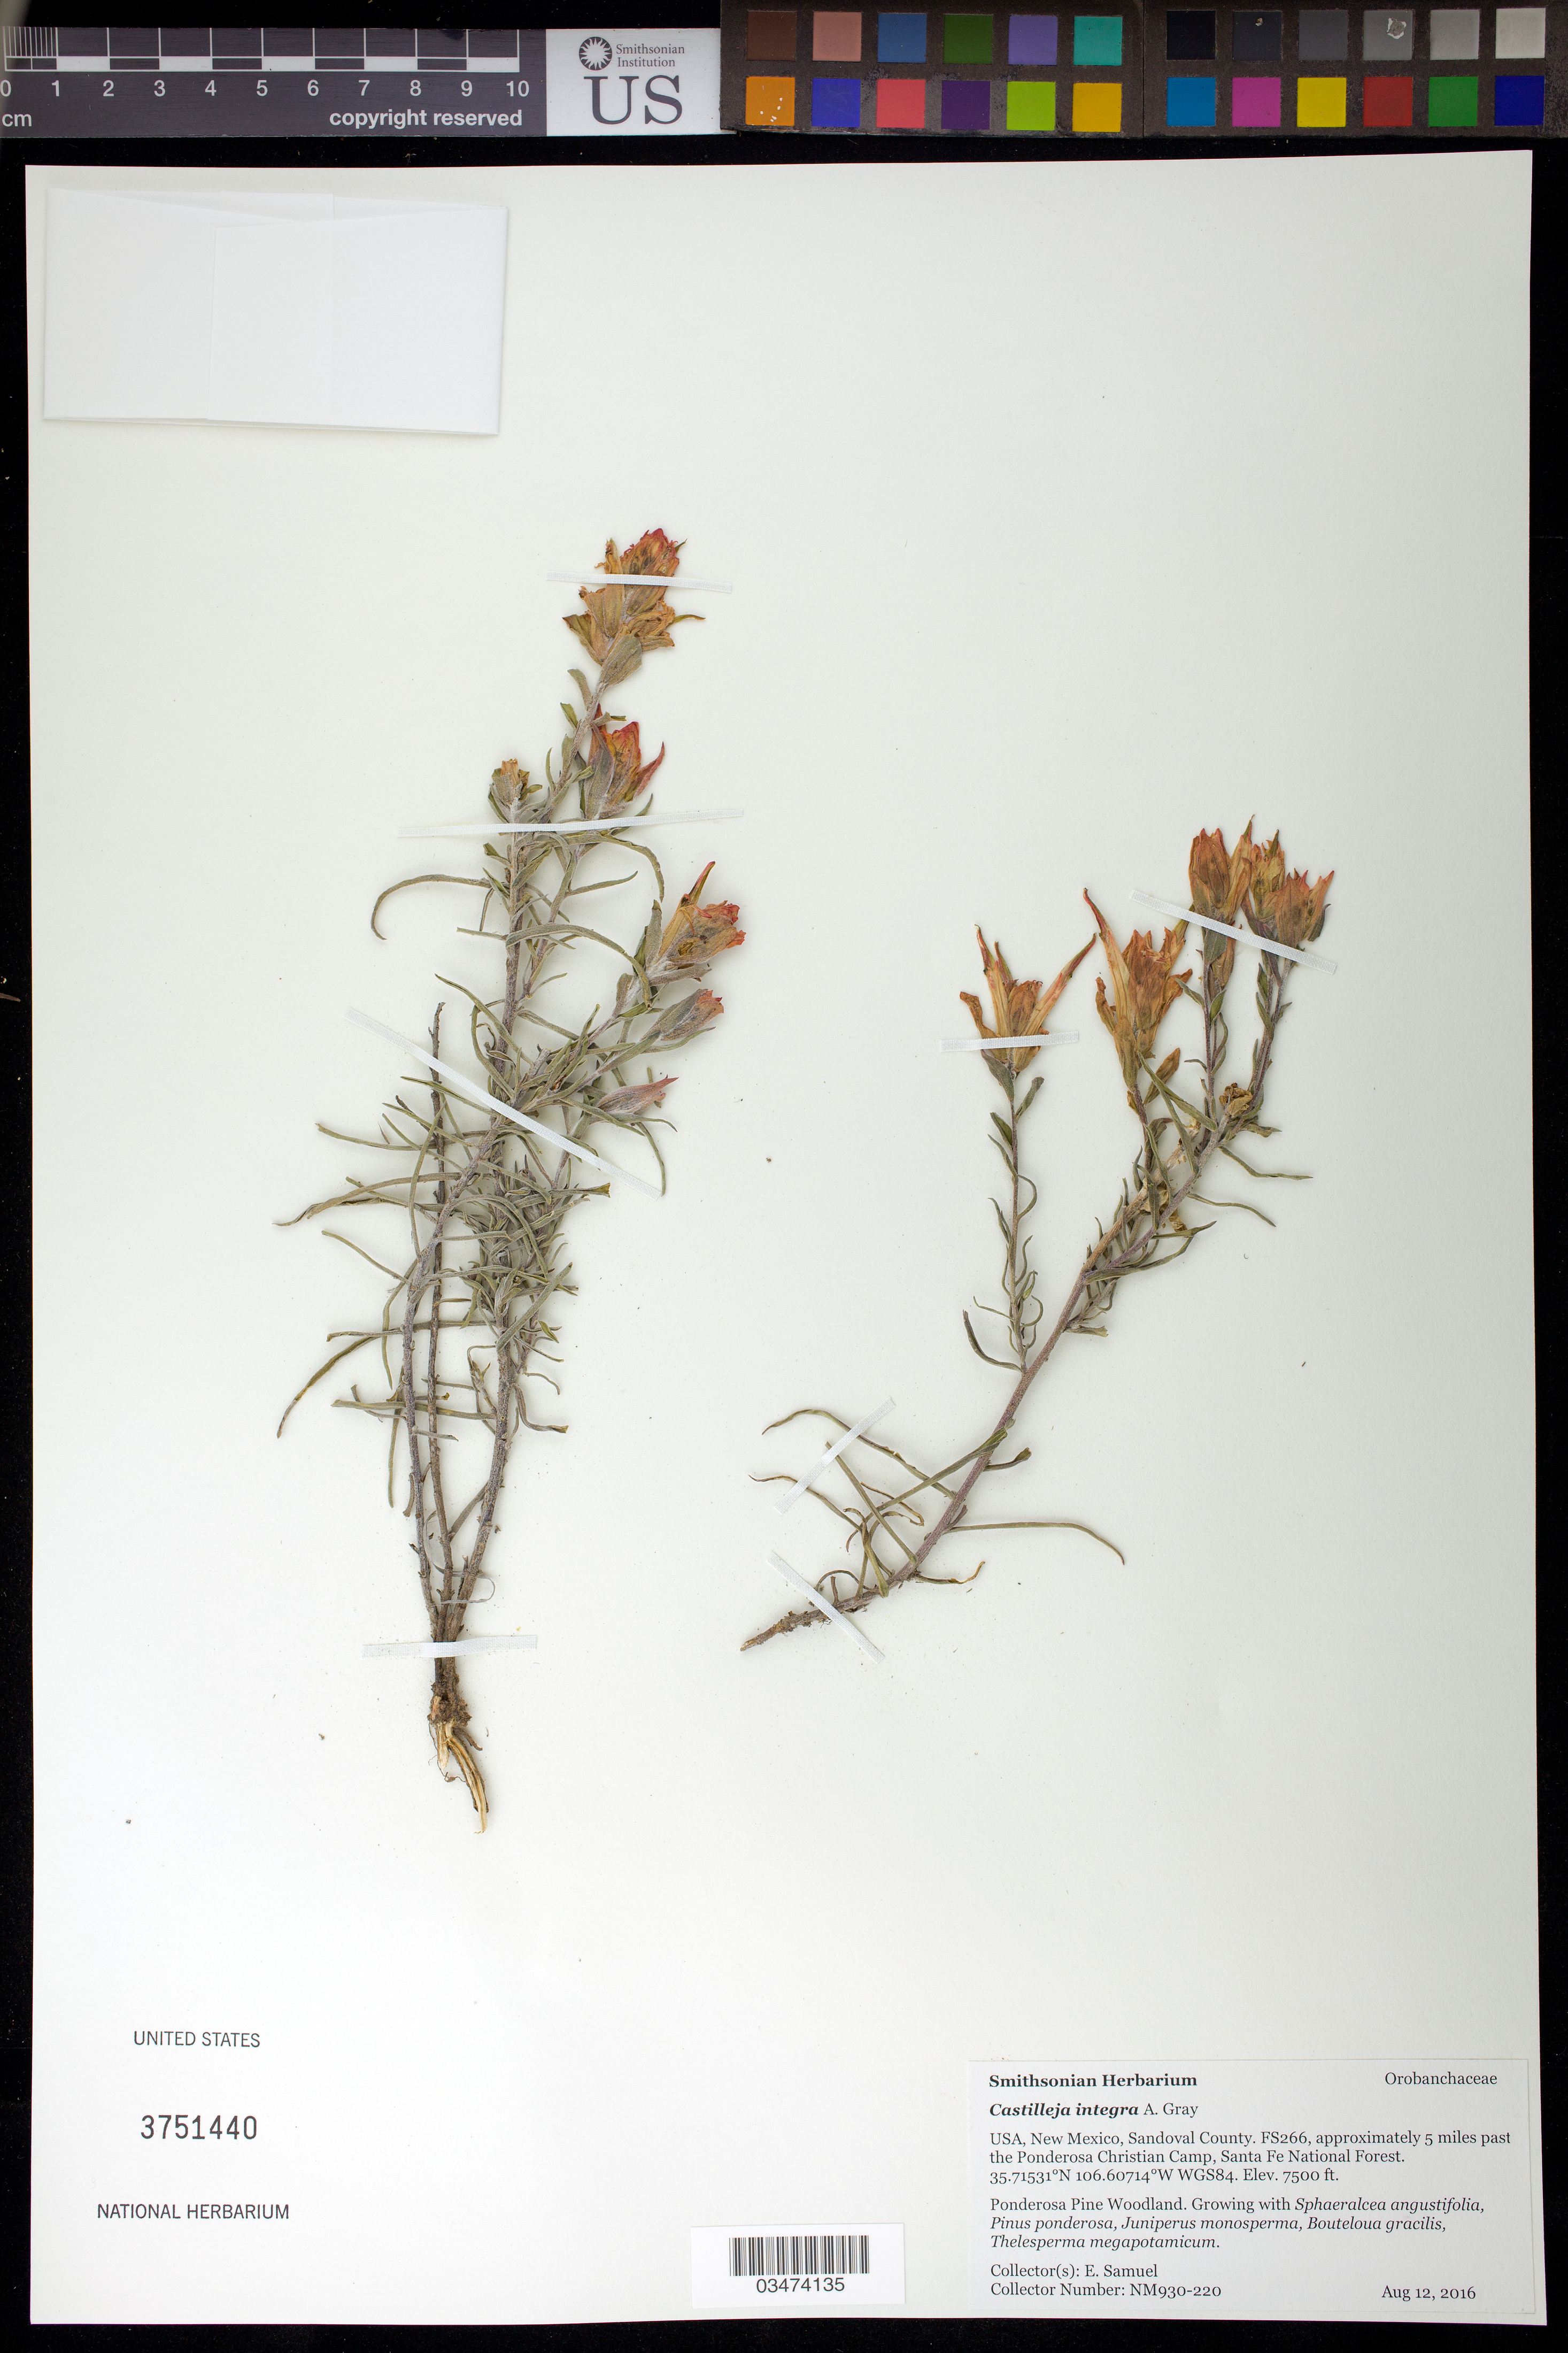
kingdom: Plantae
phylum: Tracheophyta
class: Magnoliopsida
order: Lamiales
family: Orobanchaceae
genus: Castilleja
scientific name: Castilleja integra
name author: A. Gray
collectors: E. Samuel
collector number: NM930-220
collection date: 2016-08-12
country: United States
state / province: New Mexico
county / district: Sandoval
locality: Santa Fe National Forest, approx. 5 miles past Pondeosa Christian Camp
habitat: Ponderosa Pine Woodland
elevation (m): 2286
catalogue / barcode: US 3751440